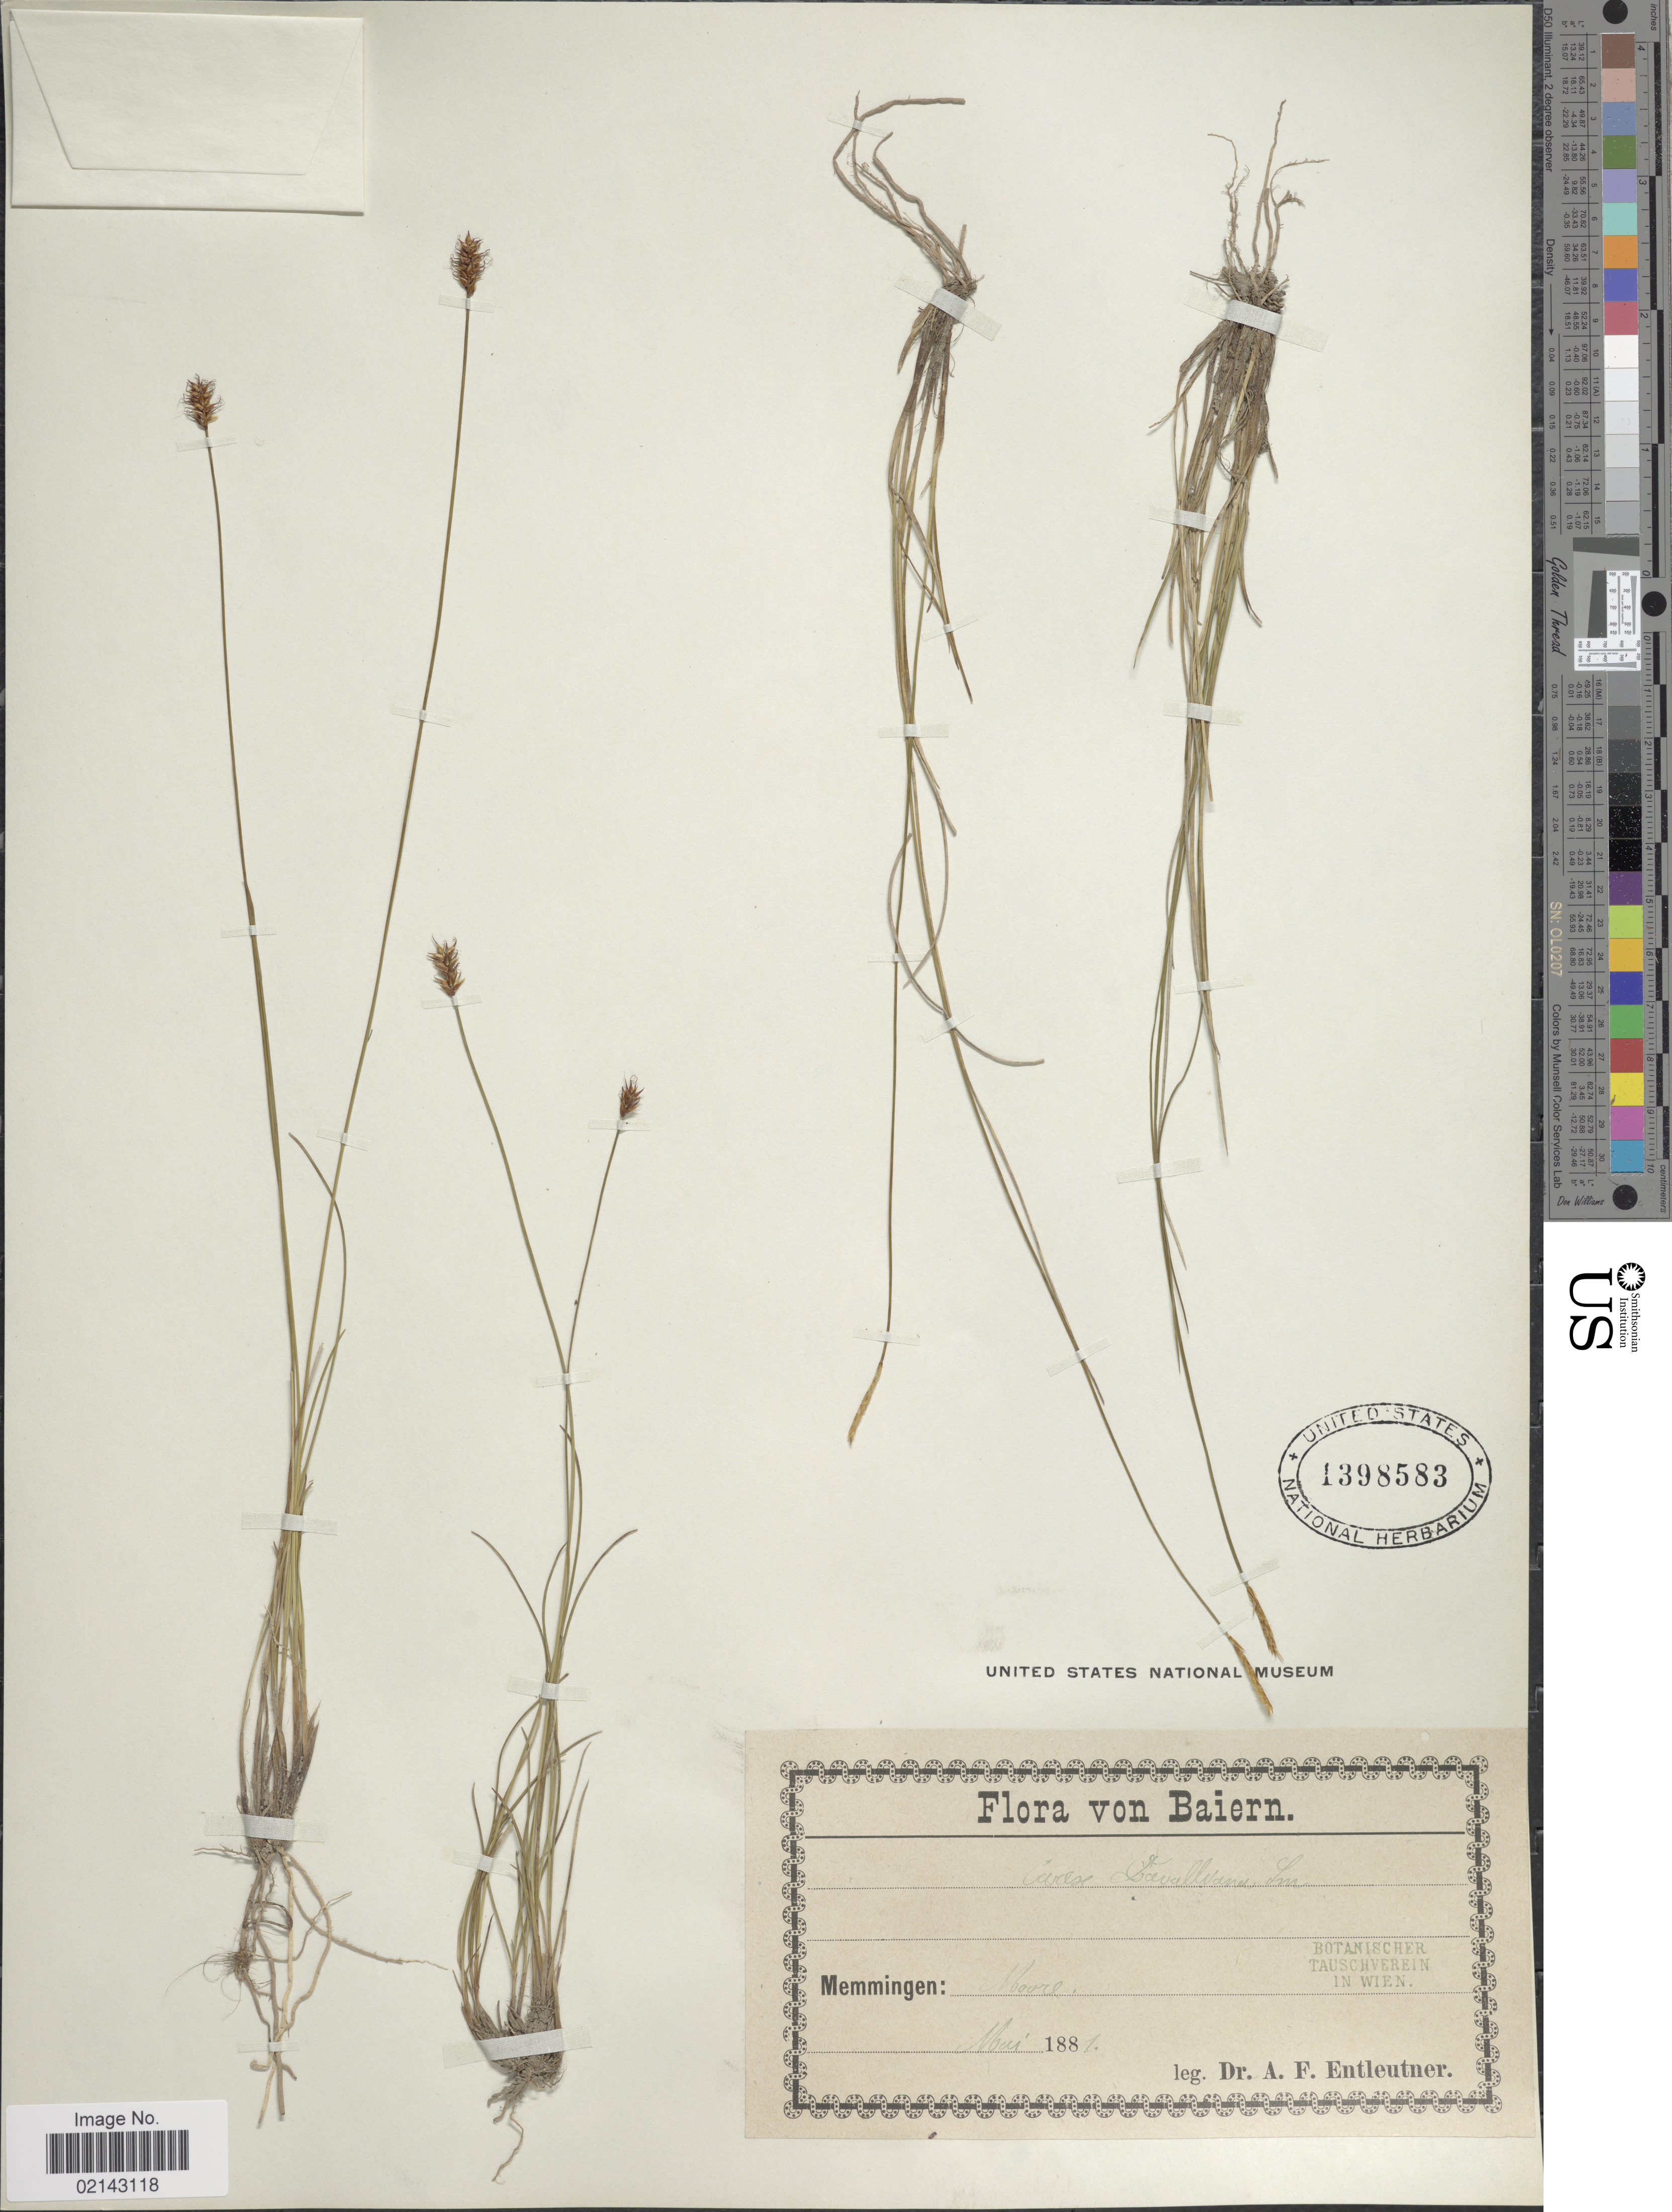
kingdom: Plantae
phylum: Tracheophyta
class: Liliopsida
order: Poales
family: Cyperaceae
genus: Carex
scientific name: Carex davalliana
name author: Sm.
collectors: A. Entleutner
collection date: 1881-05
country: Germany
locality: Baiern. Memmingen: Moore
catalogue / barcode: US 1398583